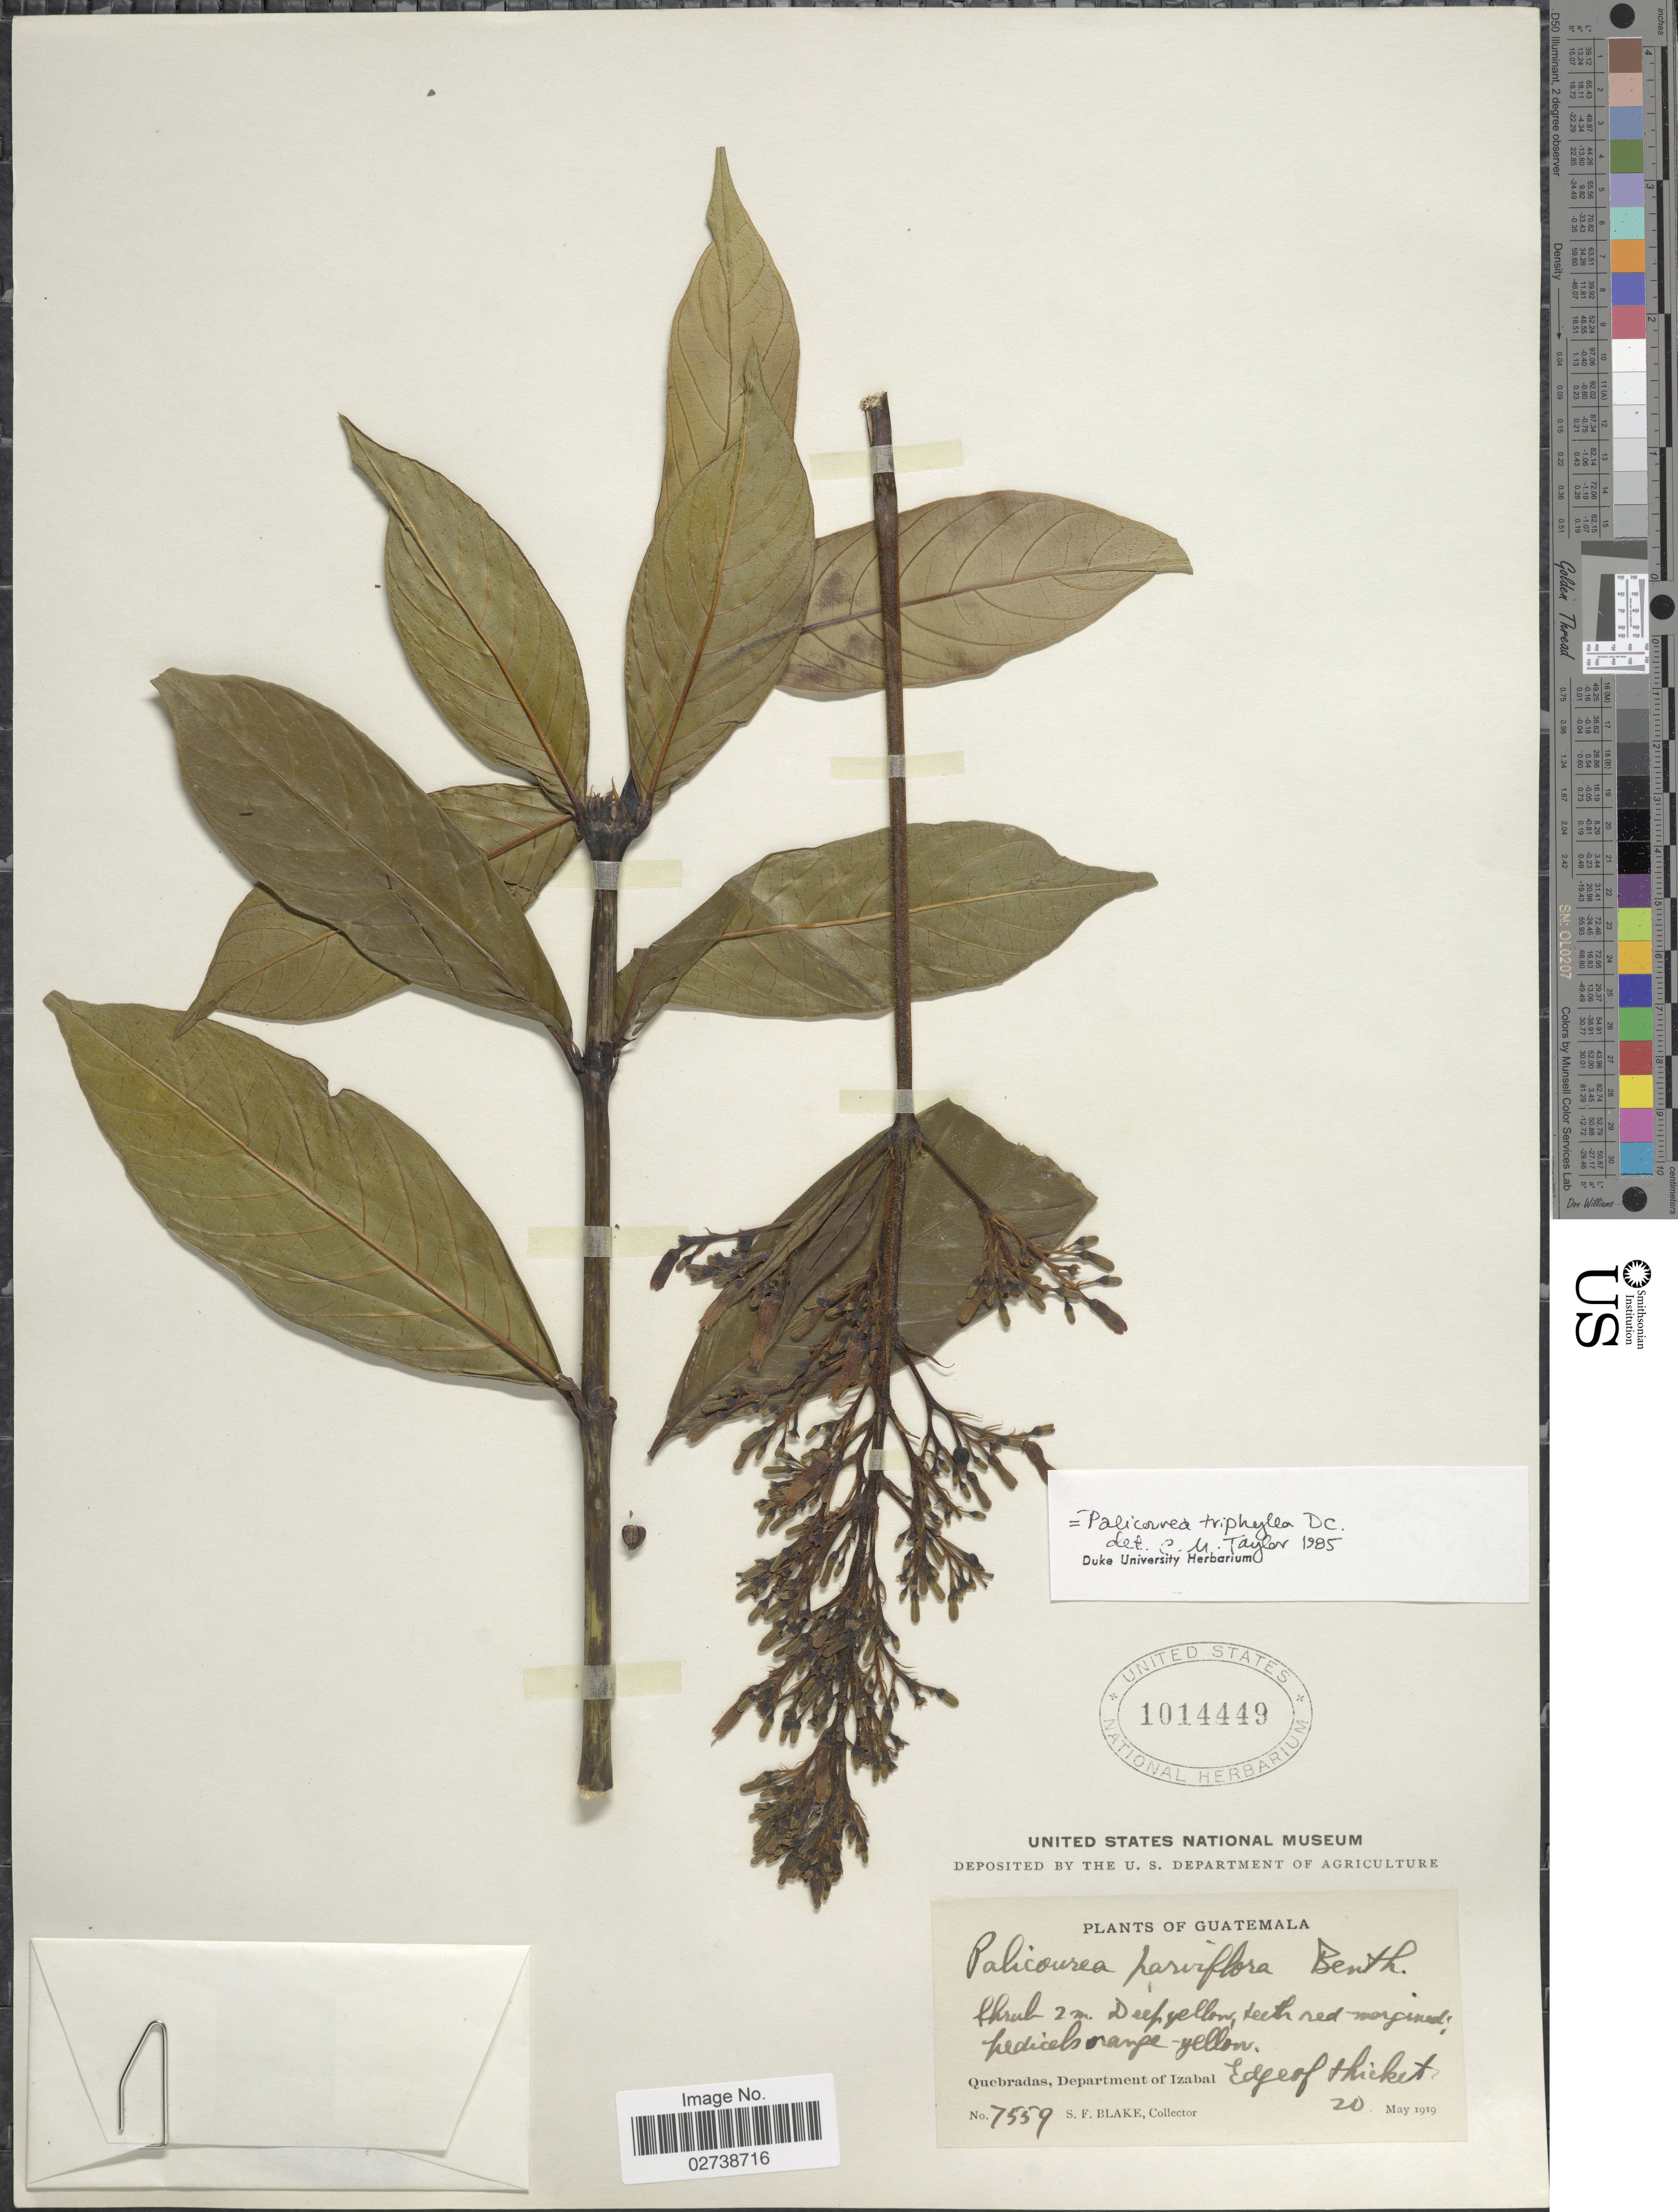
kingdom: Plantae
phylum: Tracheophyta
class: Magnoliopsida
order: Gentianales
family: Rubiaceae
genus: Palicourea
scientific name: Palicourea triphylla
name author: DC.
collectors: S. Blake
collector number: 7559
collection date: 1919-05-20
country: Guatemala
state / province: Izabal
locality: Quebradas, Department of Izabel, Edge of thicket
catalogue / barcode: US 1014449